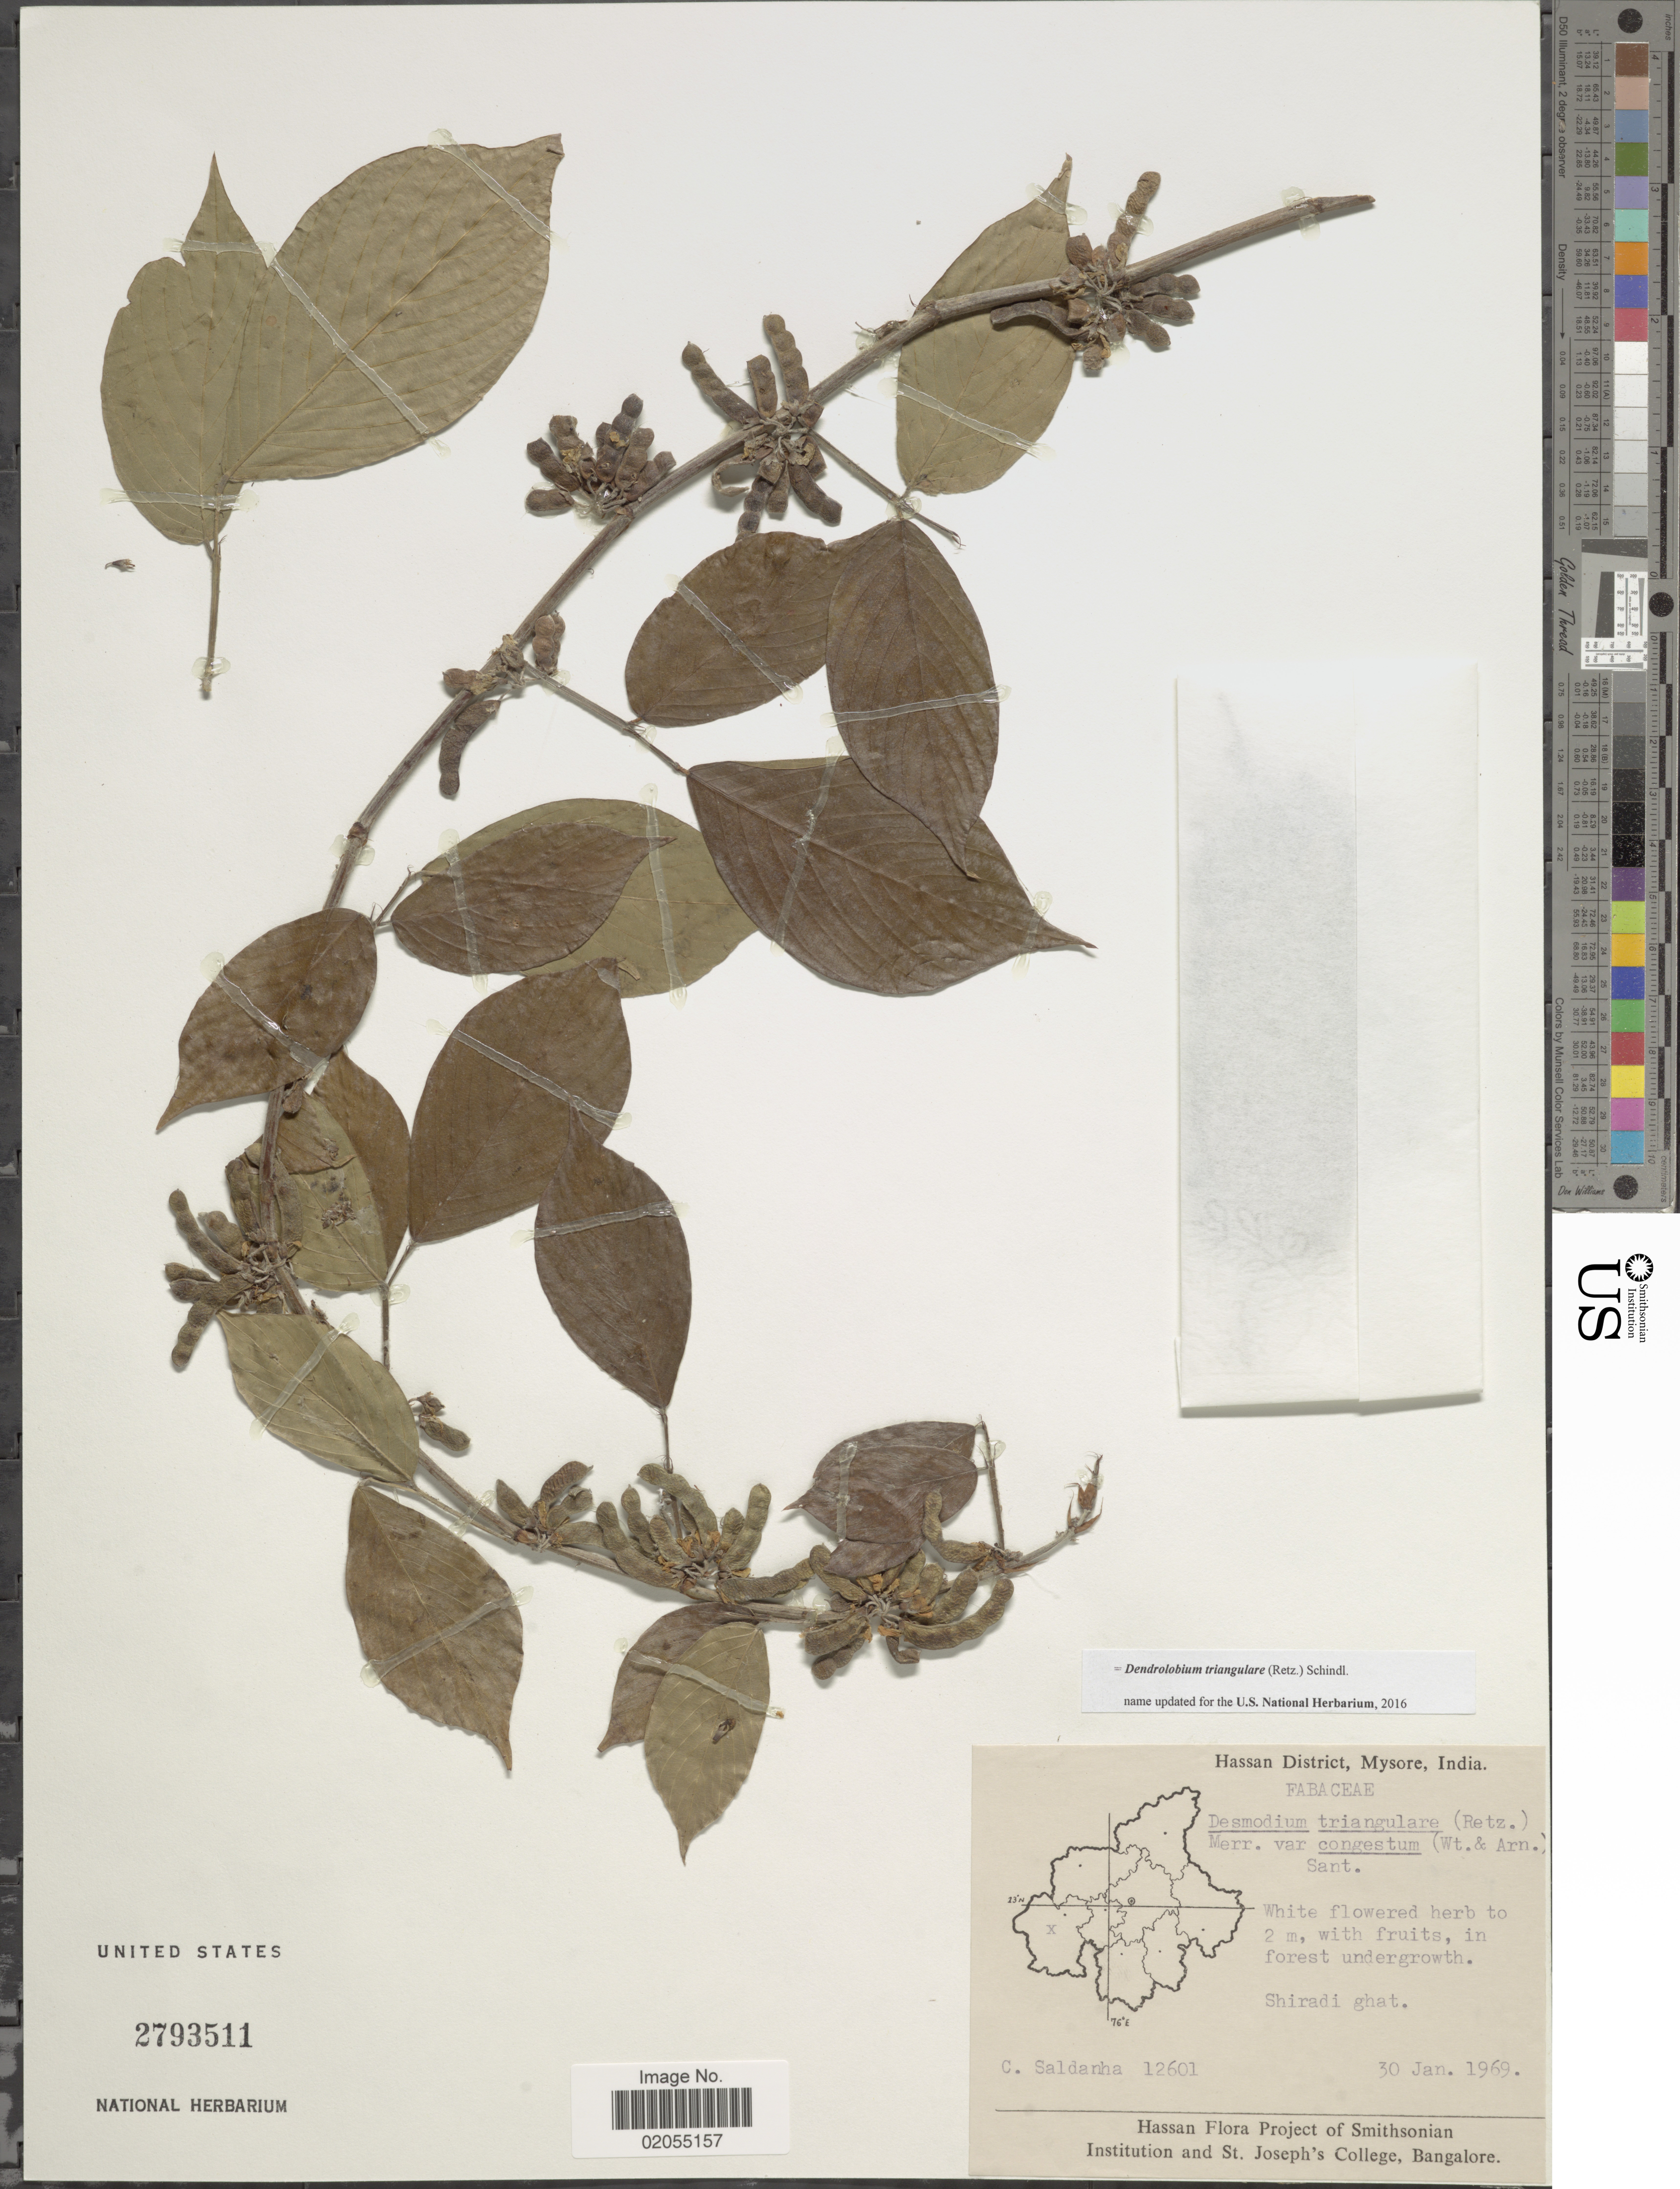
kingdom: Plantae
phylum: Tracheophyta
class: Magnoliopsida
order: Fabales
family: Fabaceae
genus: Dendrolobium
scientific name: Dendrolobium triangulare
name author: (Retz.) Schindl.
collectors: C. Saldanha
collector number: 12601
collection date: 1969-01-30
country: India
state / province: Karnataka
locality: Hassan District, Mysore. Shiradi ghat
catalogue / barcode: US 2793511